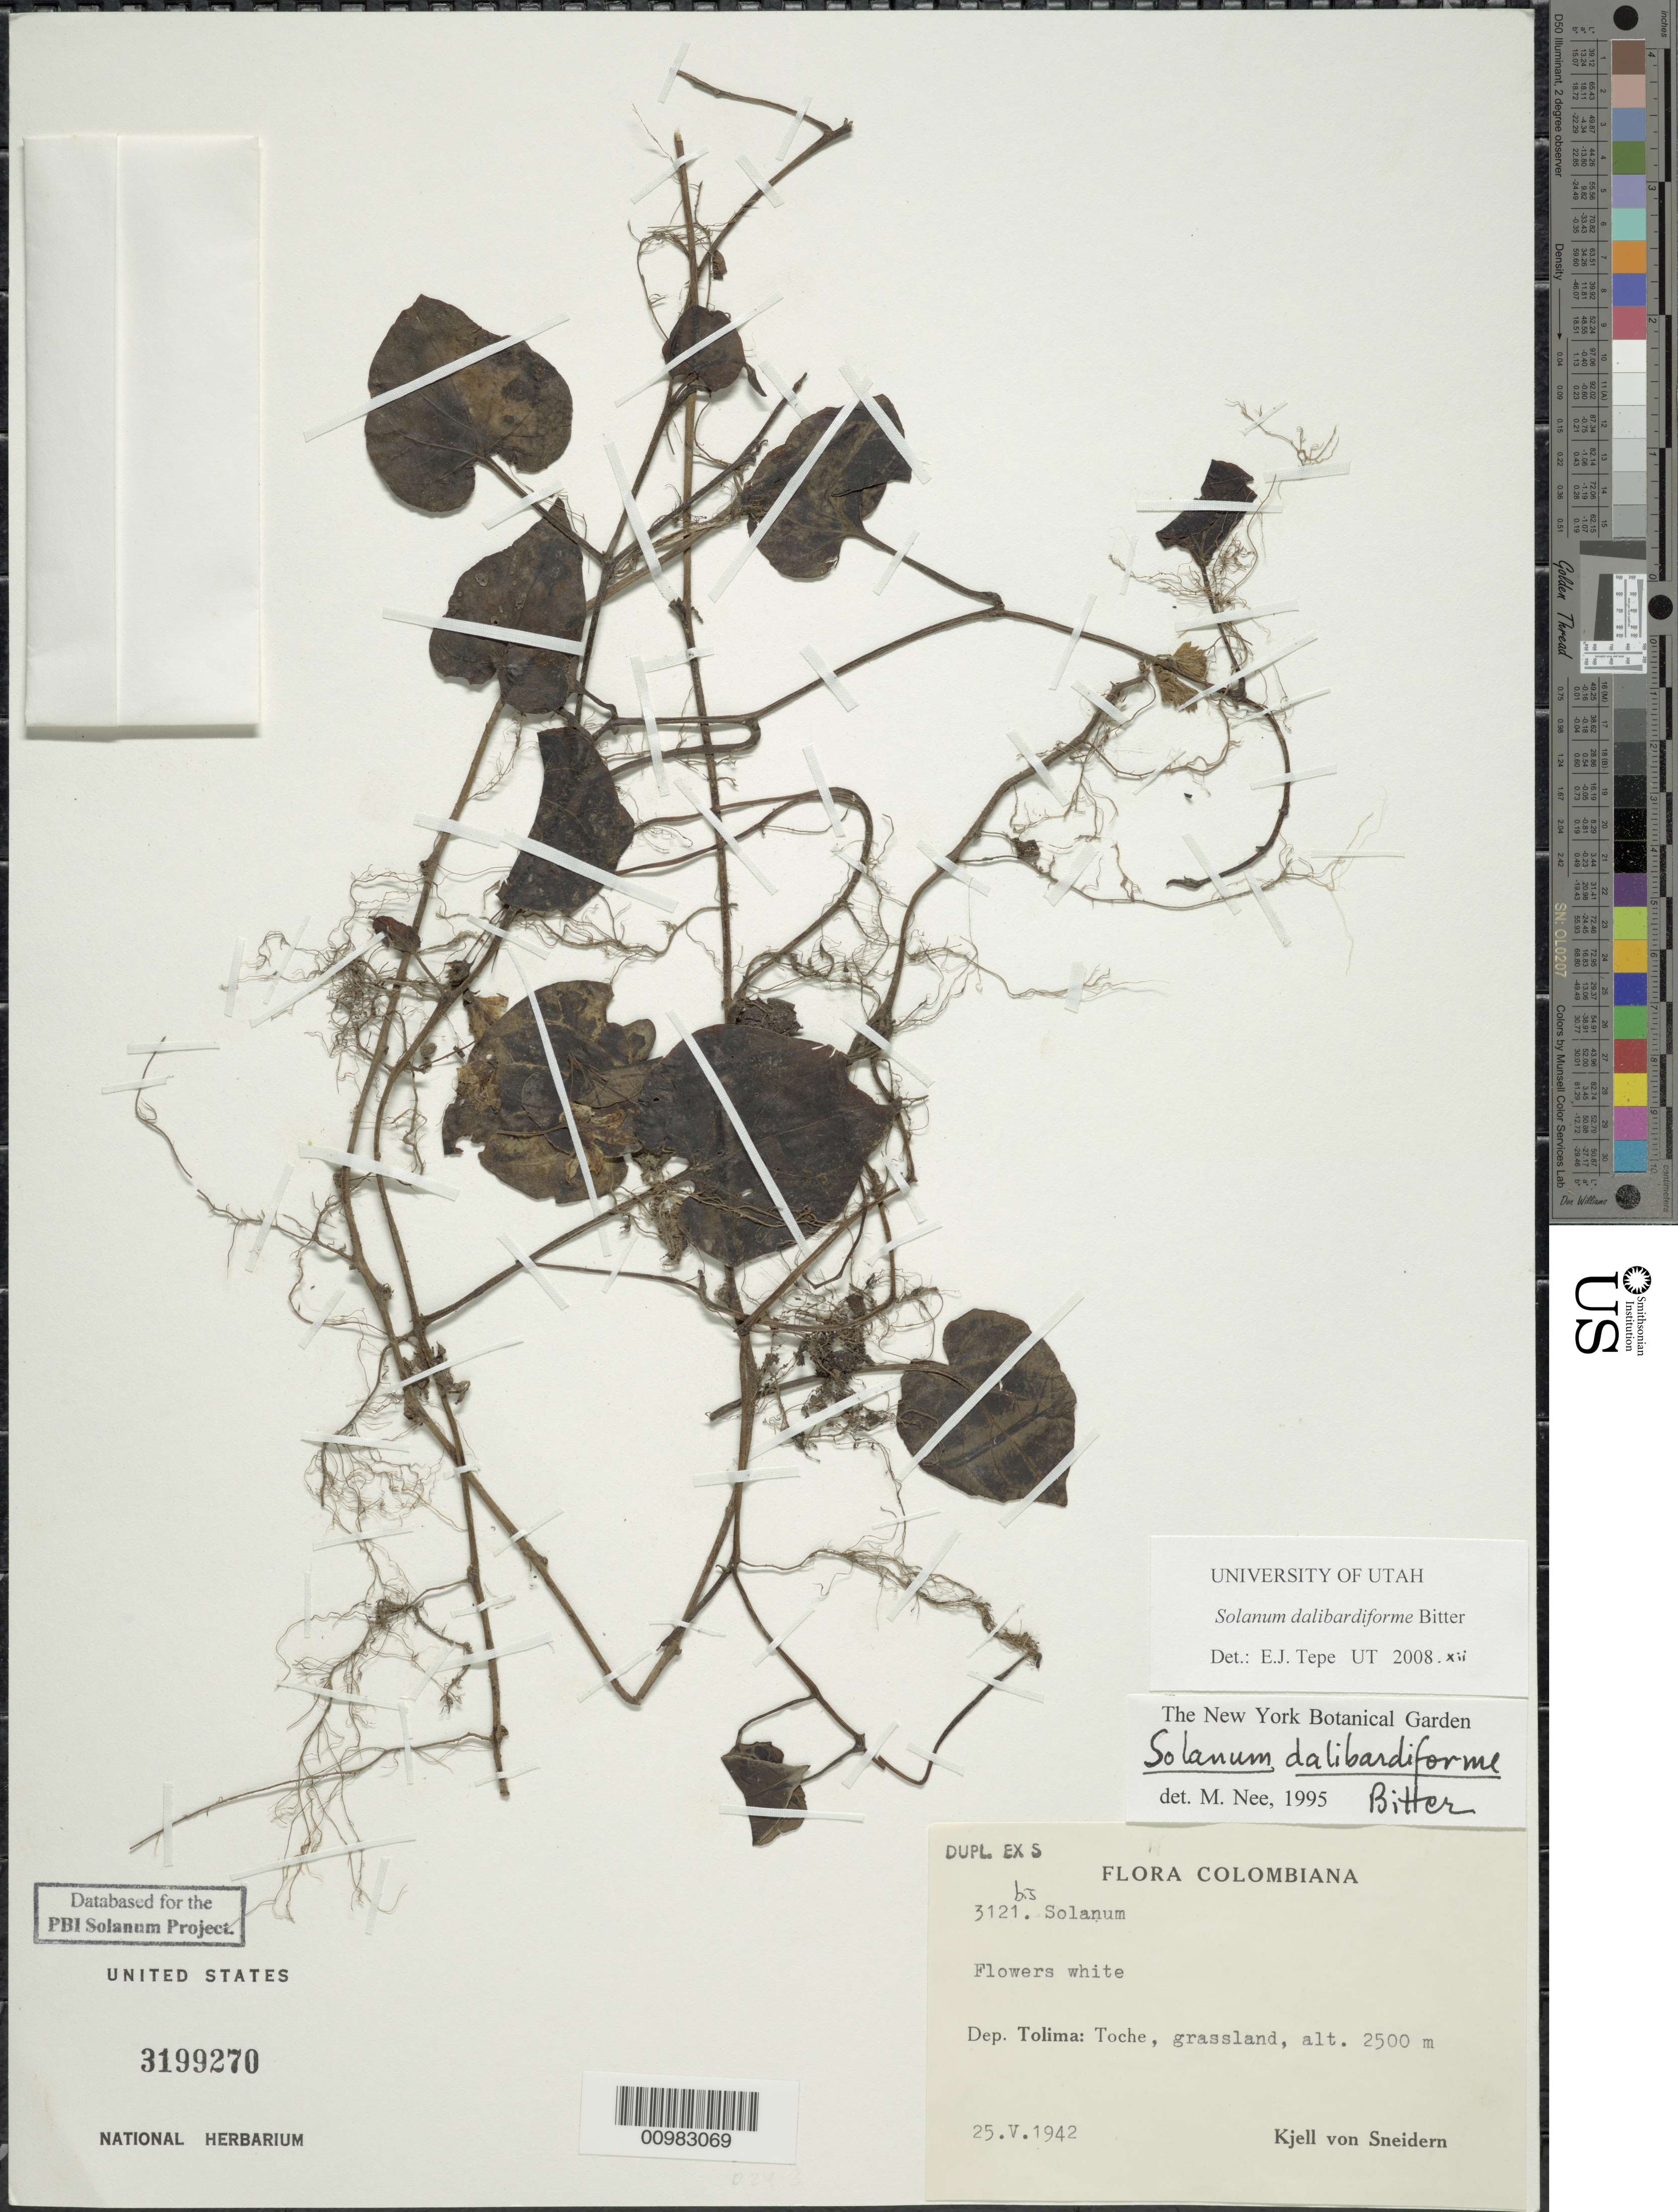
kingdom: Plantae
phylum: Tracheophyta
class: Magnoliopsida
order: Solanales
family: Solanaceae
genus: Solanum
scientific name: Solanum dalibardiforme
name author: Bitter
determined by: Tepe, E. J., (UT)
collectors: K. von Sneidern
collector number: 3121bis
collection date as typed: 25 May 1942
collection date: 1942-05-25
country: Colombia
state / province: Tolima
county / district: Toche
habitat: Grassland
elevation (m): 2500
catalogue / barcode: US 3199270